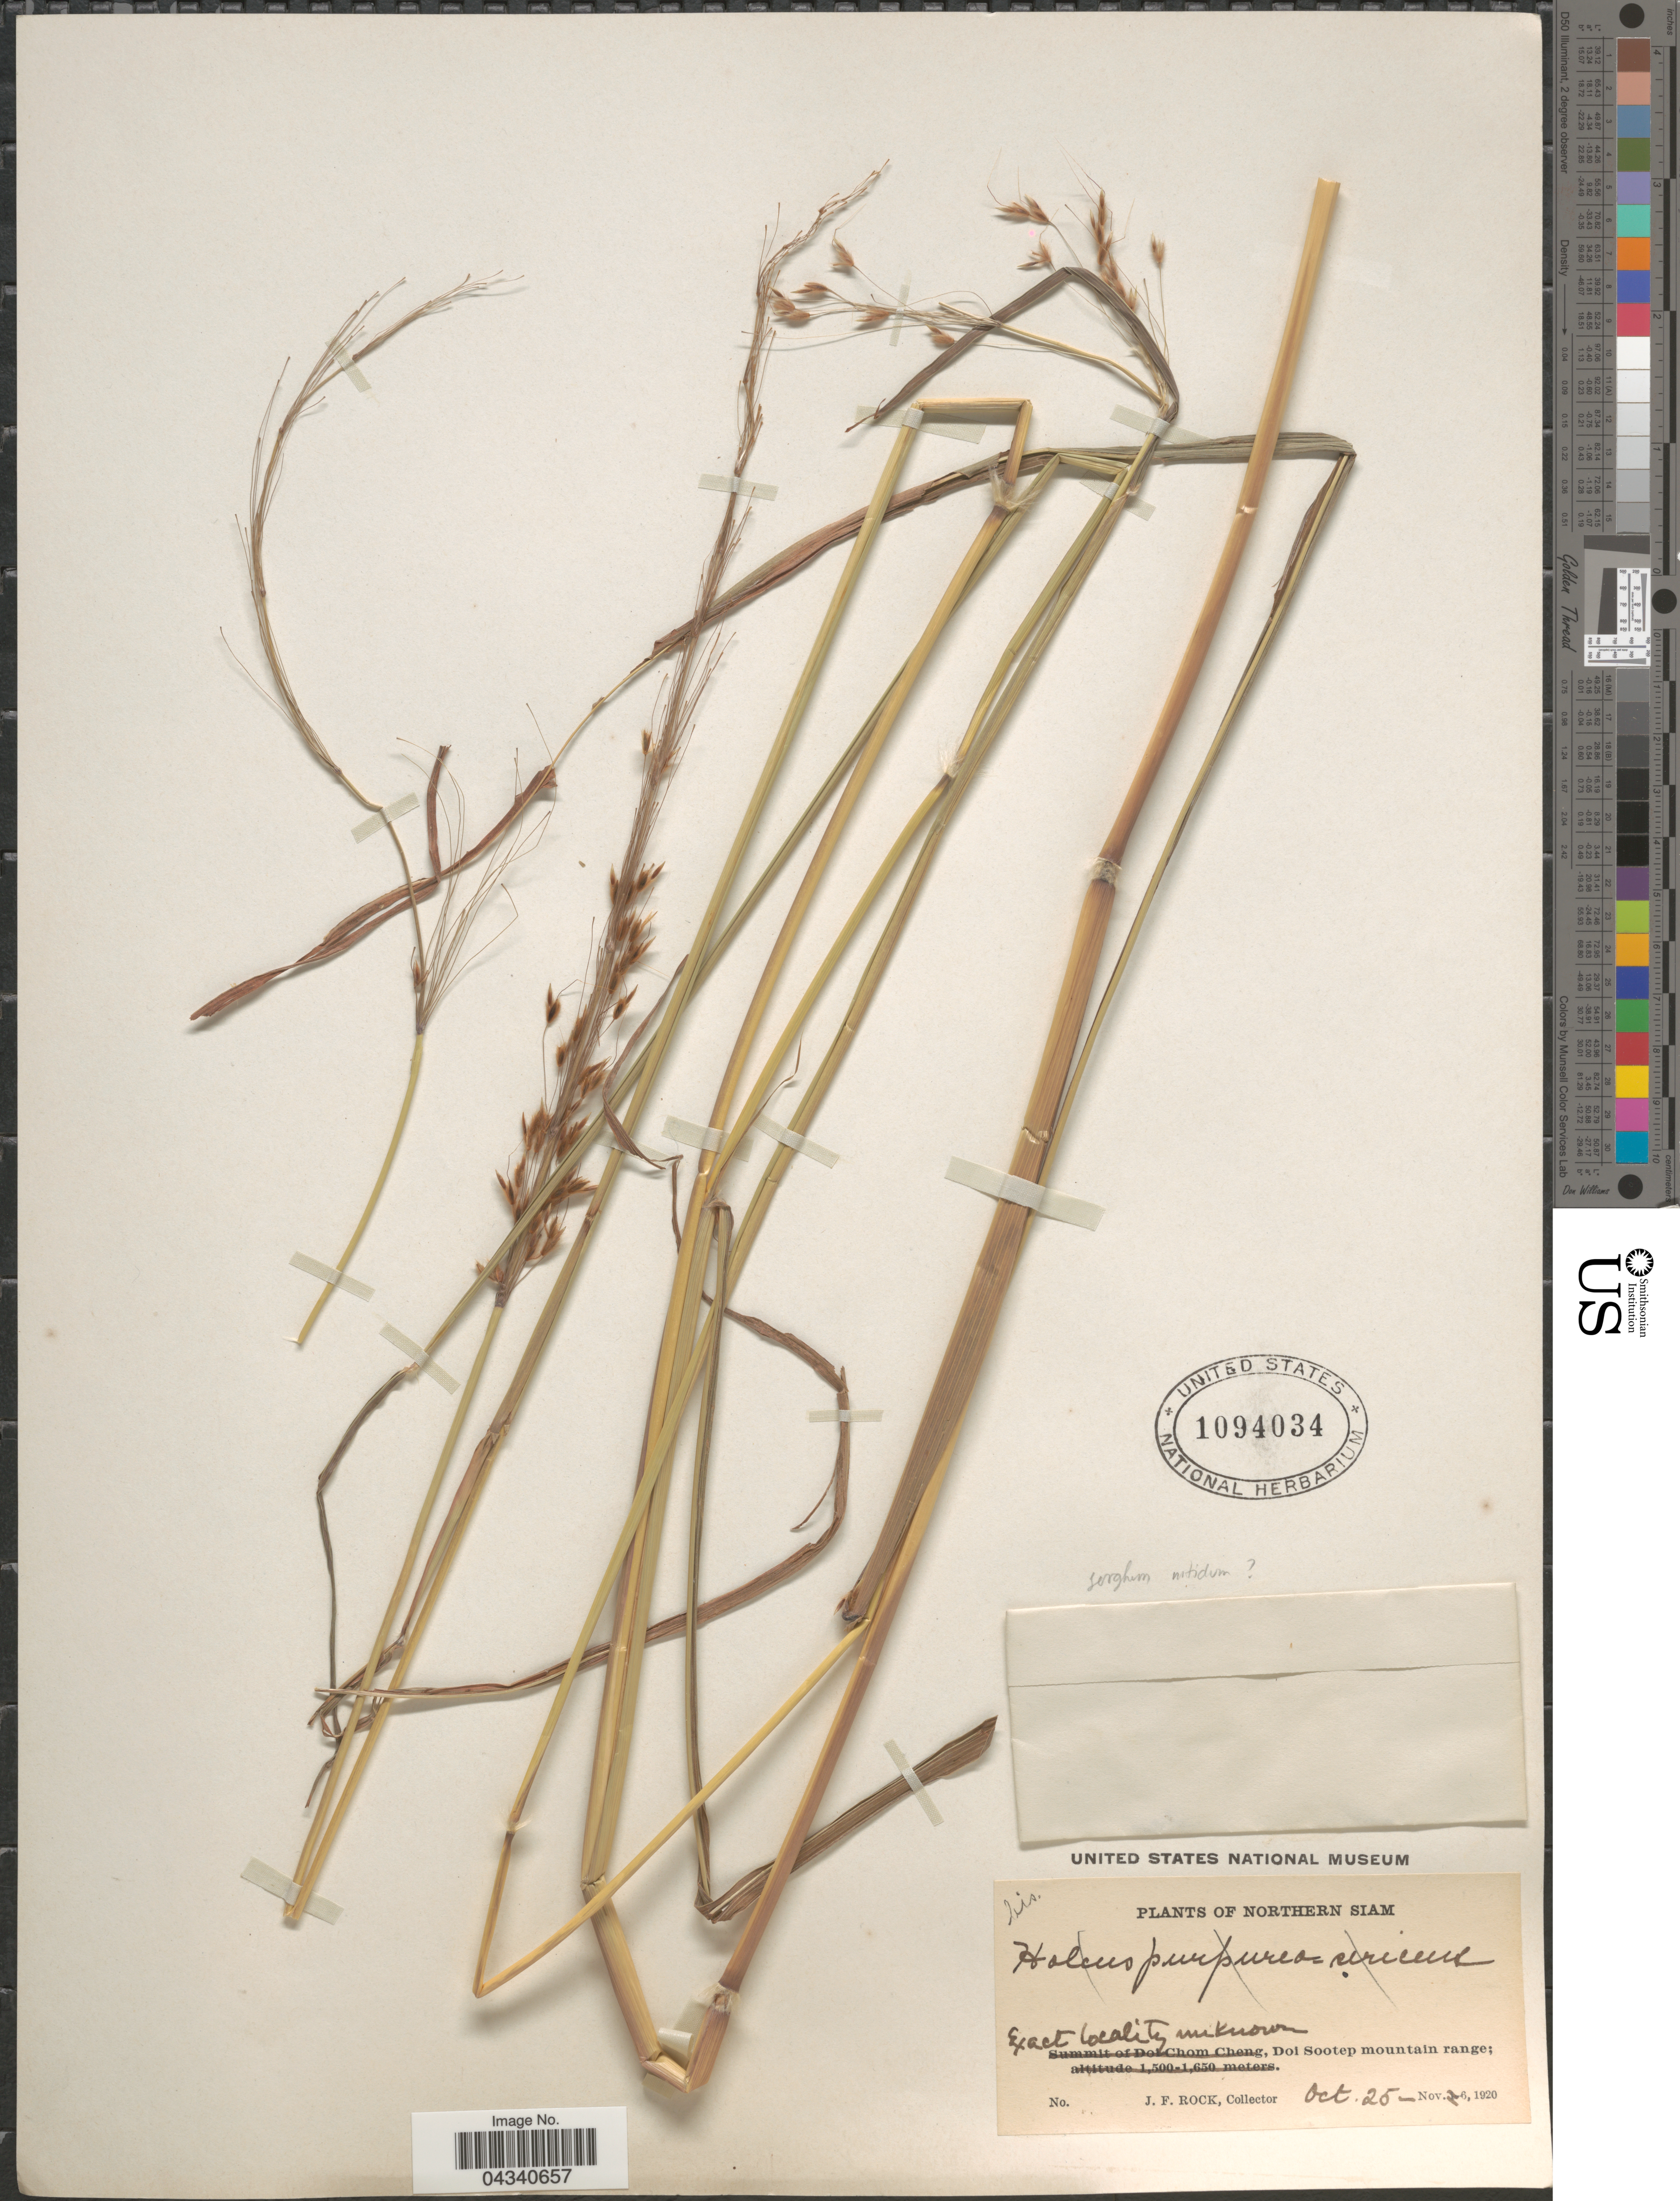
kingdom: Plantae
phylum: Tracheophyta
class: Liliopsida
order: Poales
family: Poaceae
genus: Sorghum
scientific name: Sorghum sp.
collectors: J. Rock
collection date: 1920-10-25/1920-11-06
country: Thailand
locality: Northern Siam. Doi Sootep mountain range.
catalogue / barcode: US 1094034